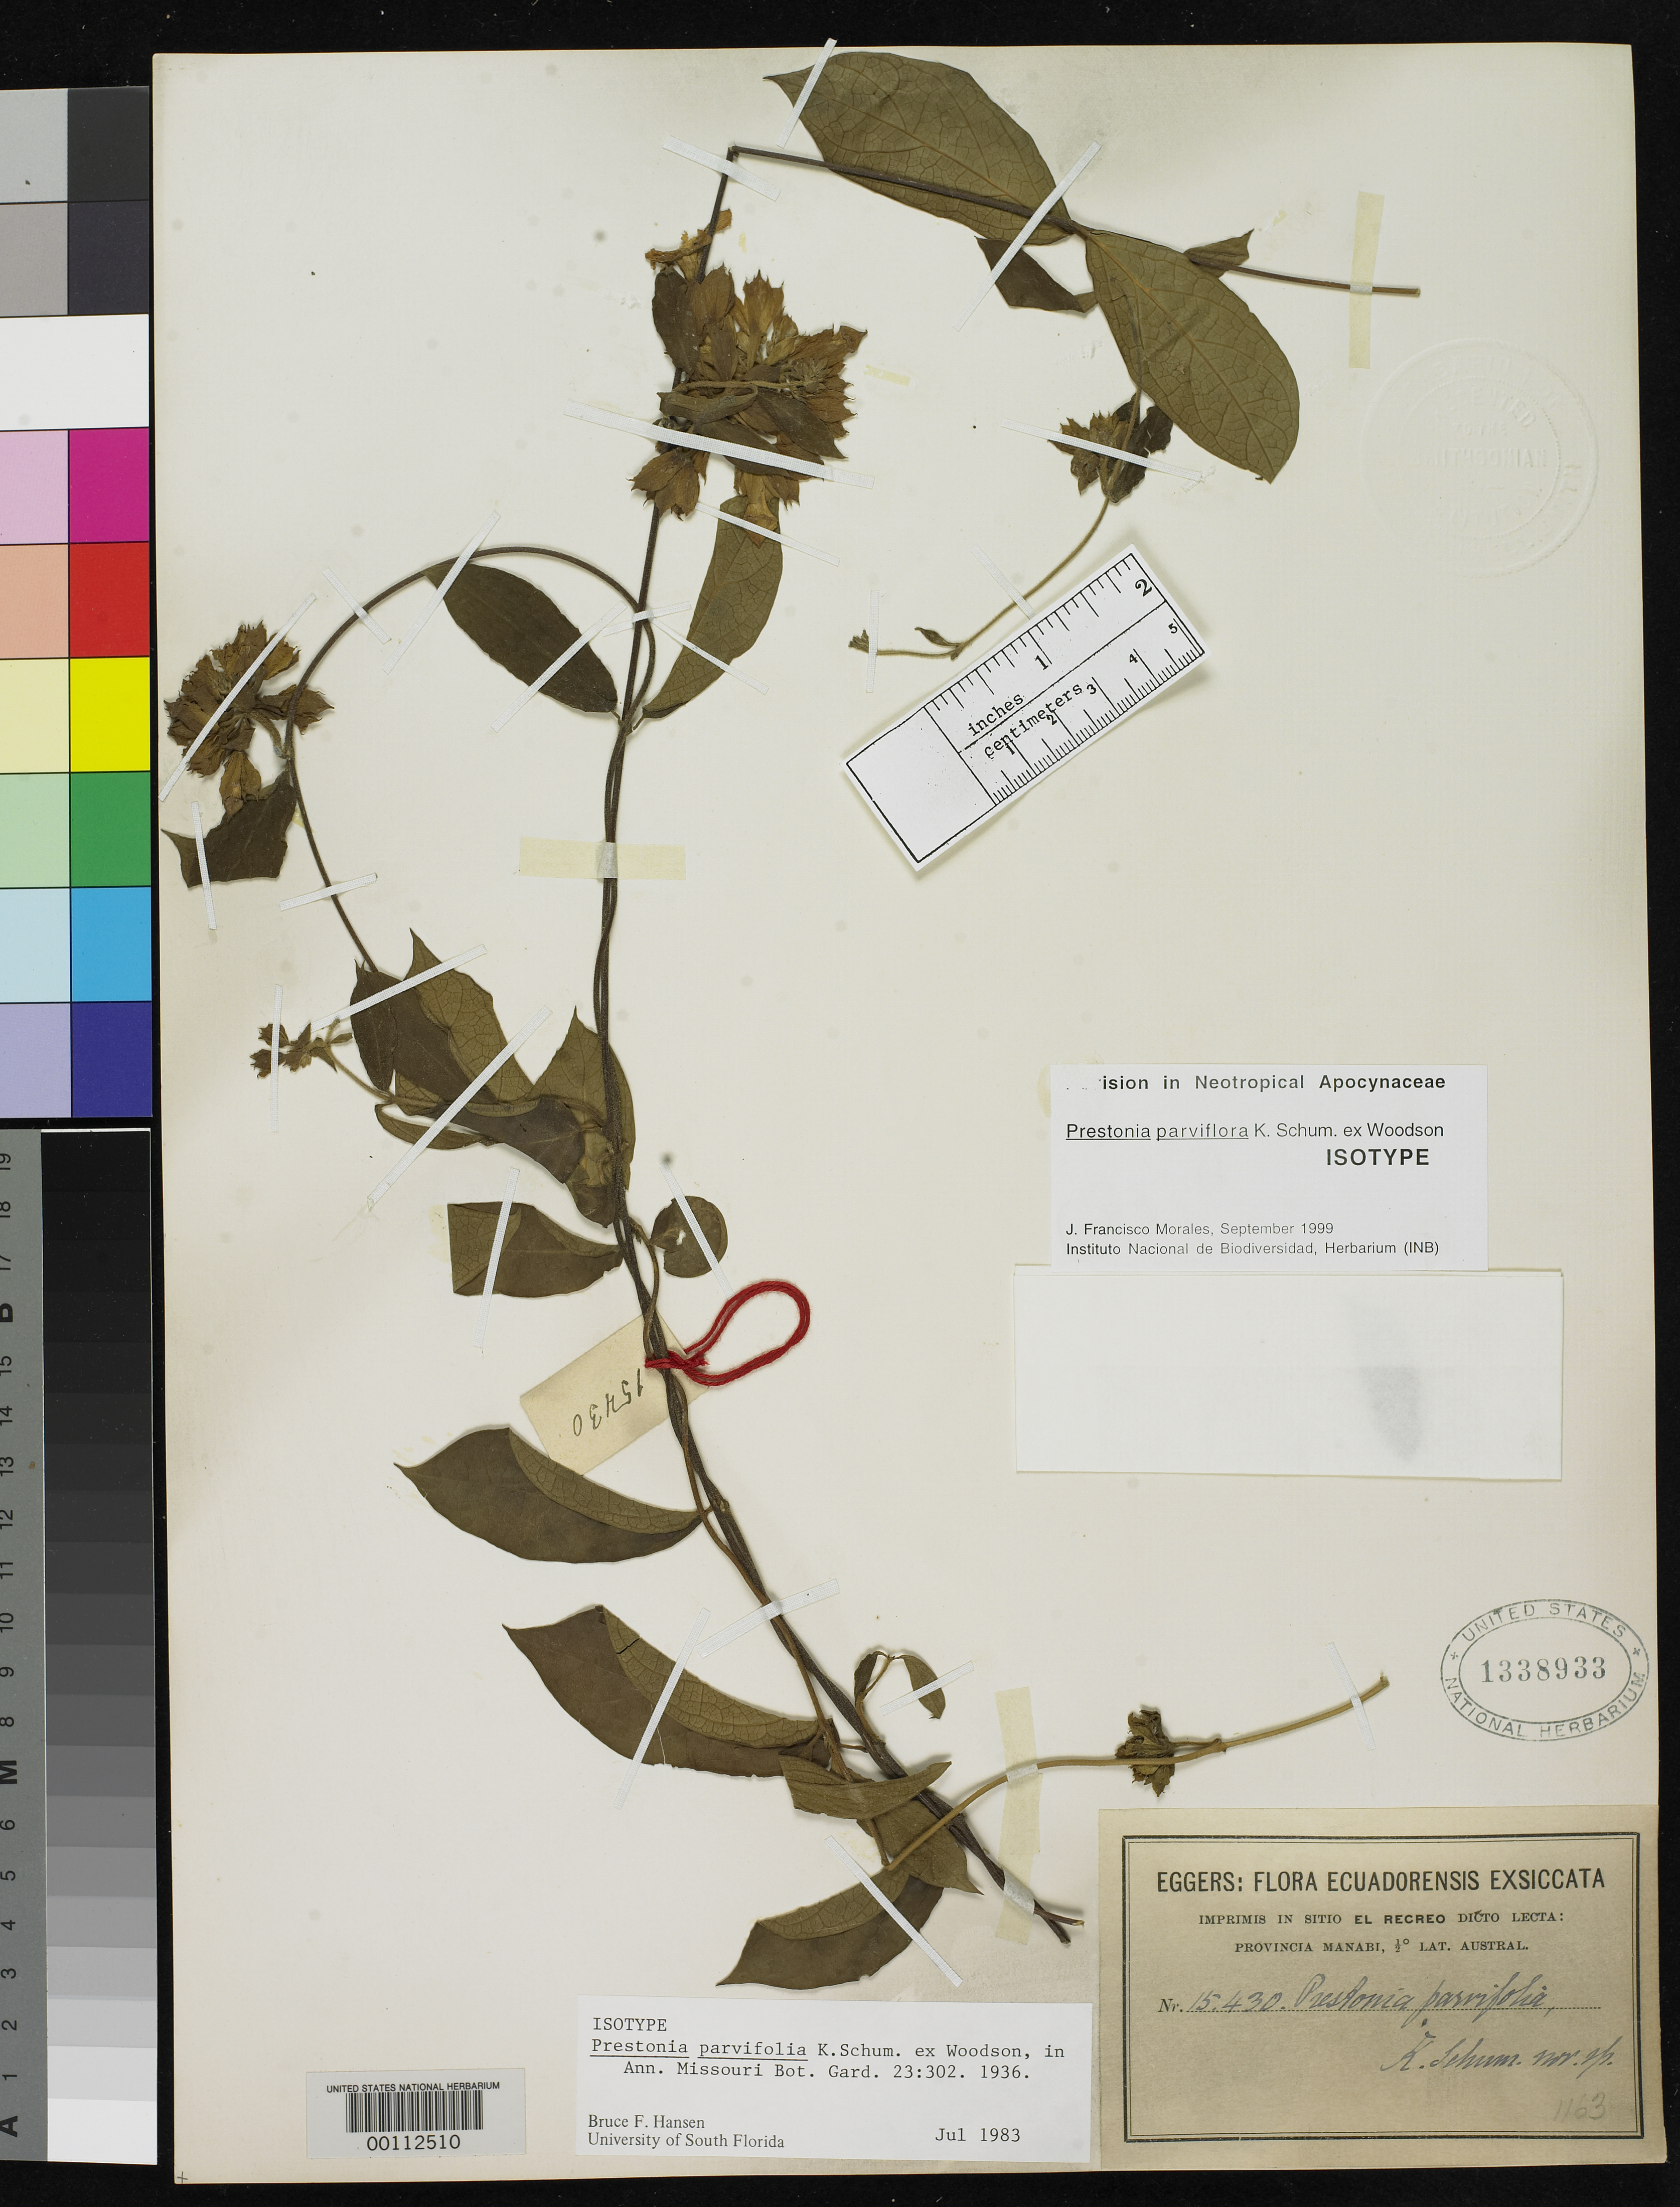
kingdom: Plantae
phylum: Tracheophyta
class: Magnoliopsida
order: Gentianales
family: Apocynaceae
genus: Prestonia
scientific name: Prestonia parvifolia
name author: K. Schum. ex Woodson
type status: Isotype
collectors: H. F. A. von Eggers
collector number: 15430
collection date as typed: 06 May 1895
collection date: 1895-05-06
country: Ecuador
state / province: Manabí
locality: El Recreo.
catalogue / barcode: US 1338933